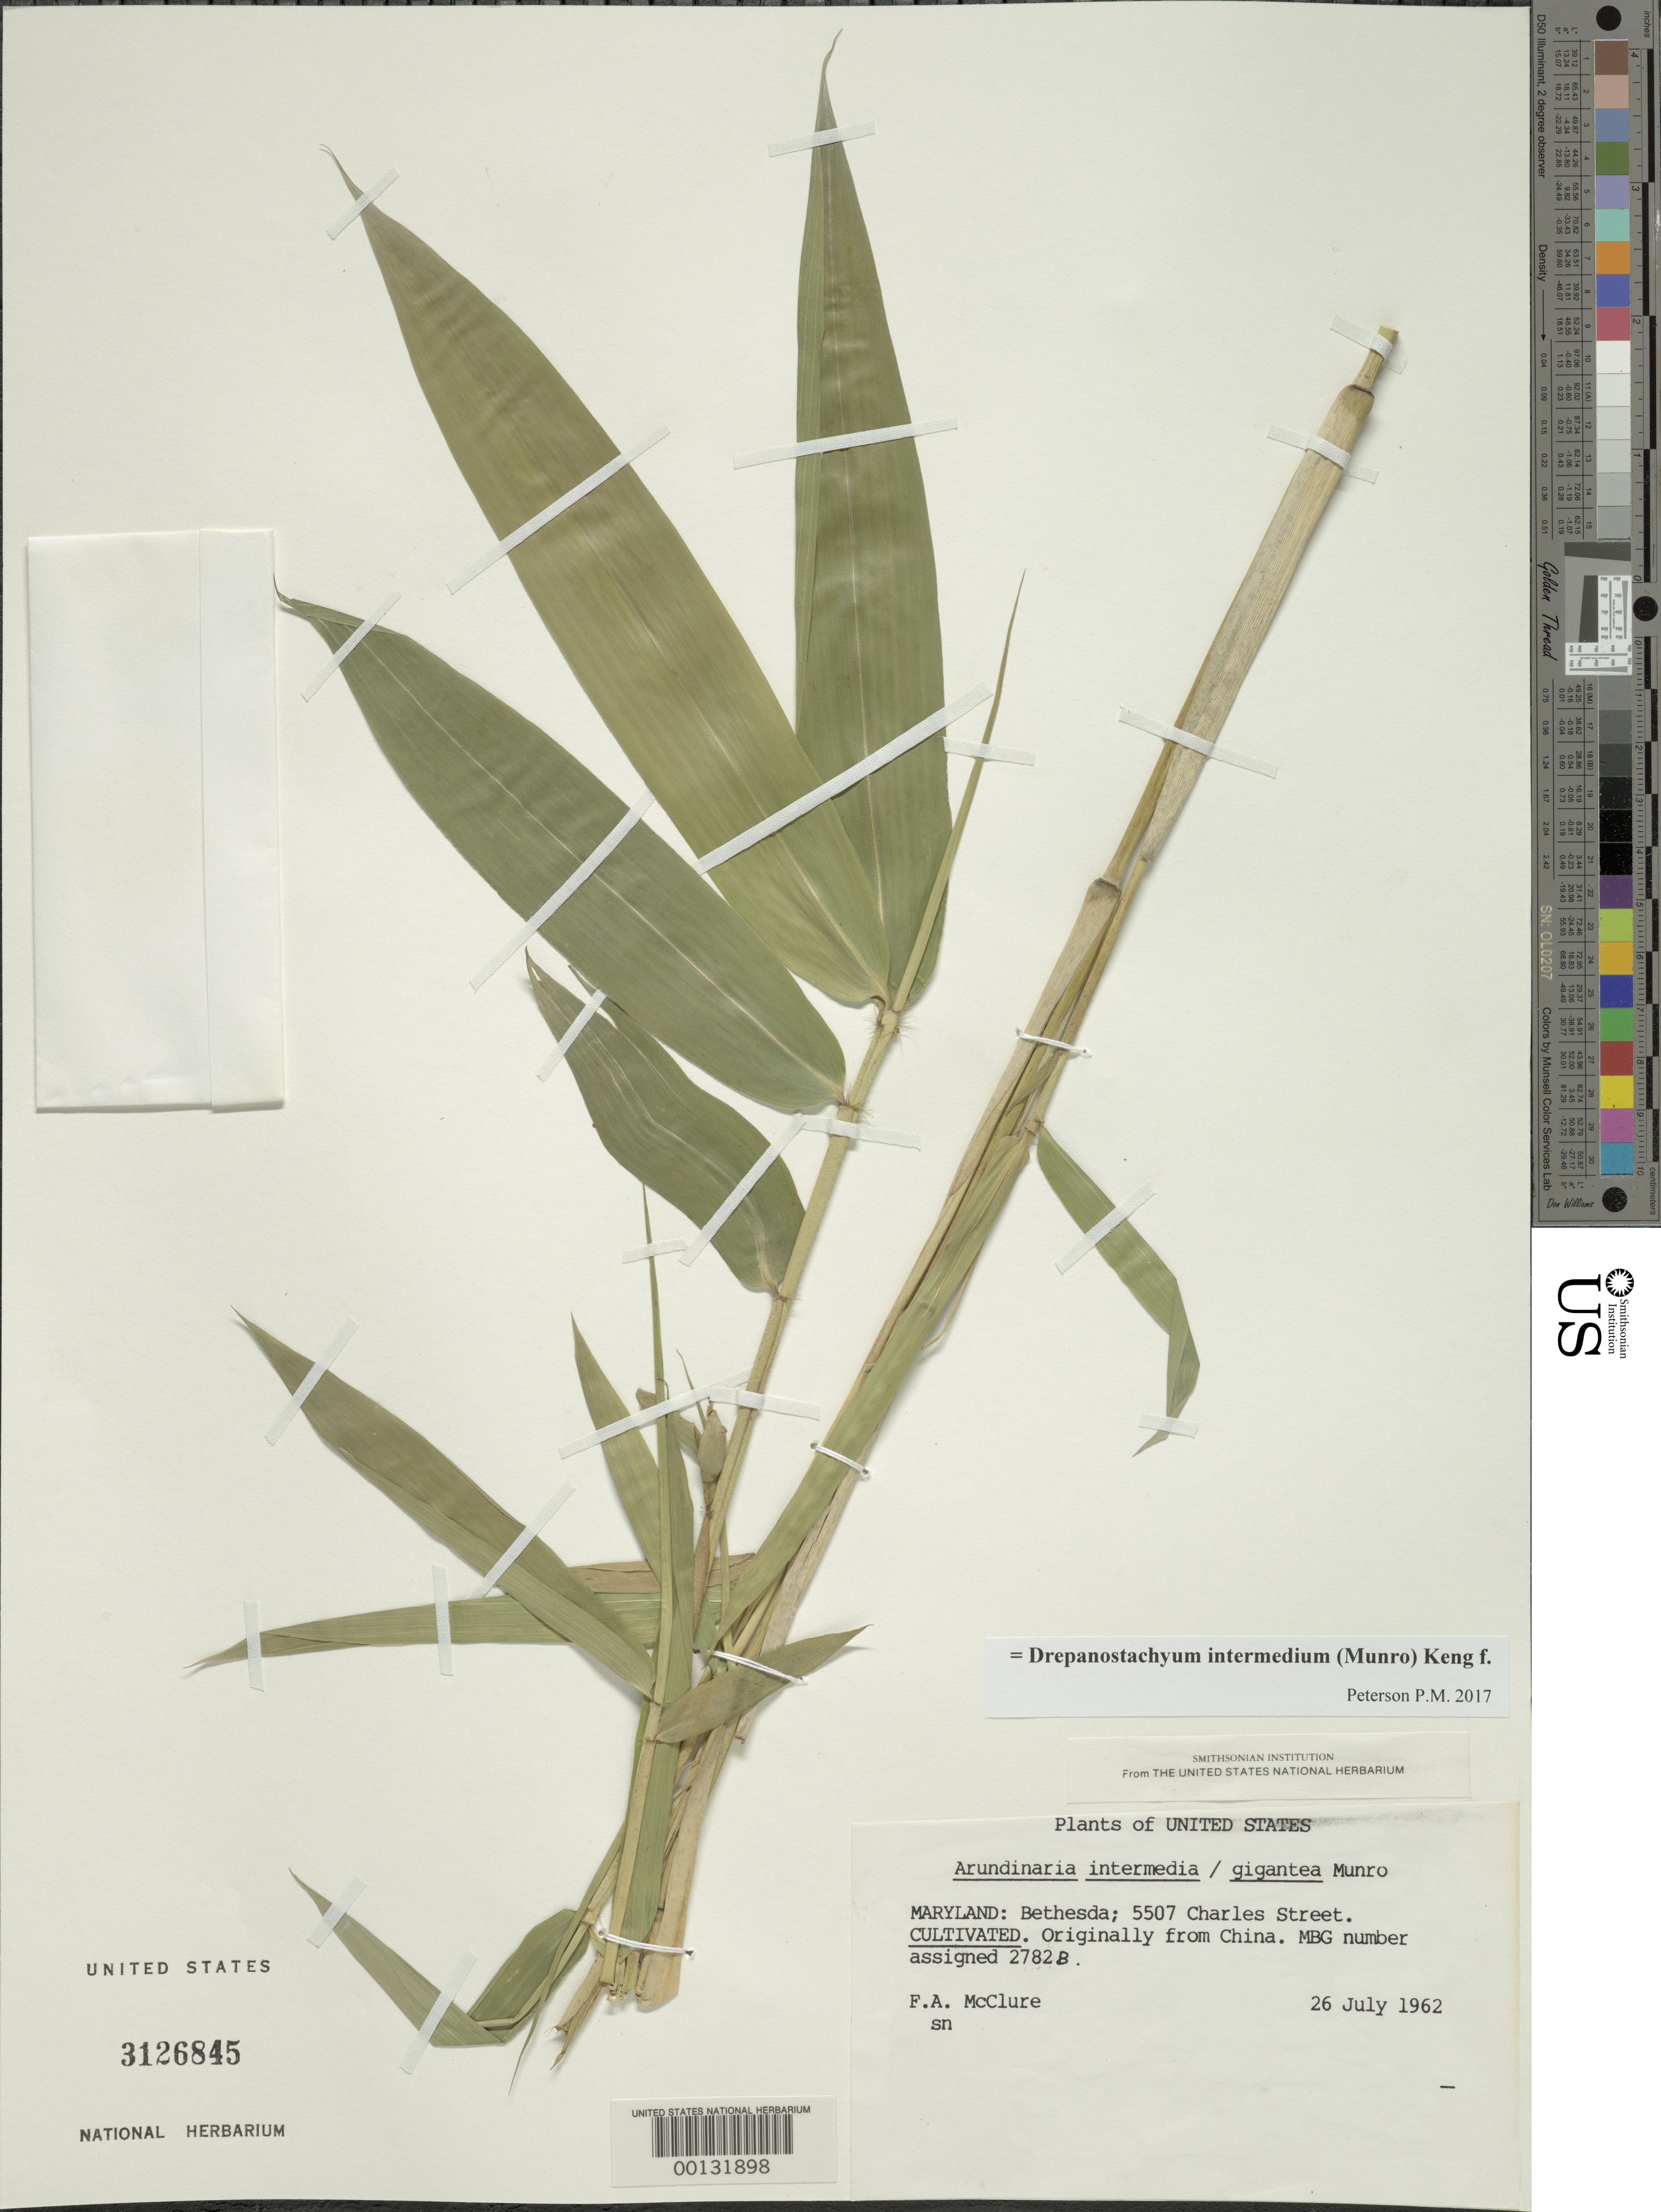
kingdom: Plantae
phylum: Tracheophyta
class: Liliopsida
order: Poales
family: Poaceae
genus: Drepanostachyum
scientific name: Drepanostachyum intermedium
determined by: Poaceae Reorganization Project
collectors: F. A. McClure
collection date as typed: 26 Jul 1962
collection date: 1962-07-26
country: United States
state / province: Maryland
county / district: Montgomery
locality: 5507 Charles Street, Bethesda (McClure's garden)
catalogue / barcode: US 3126845